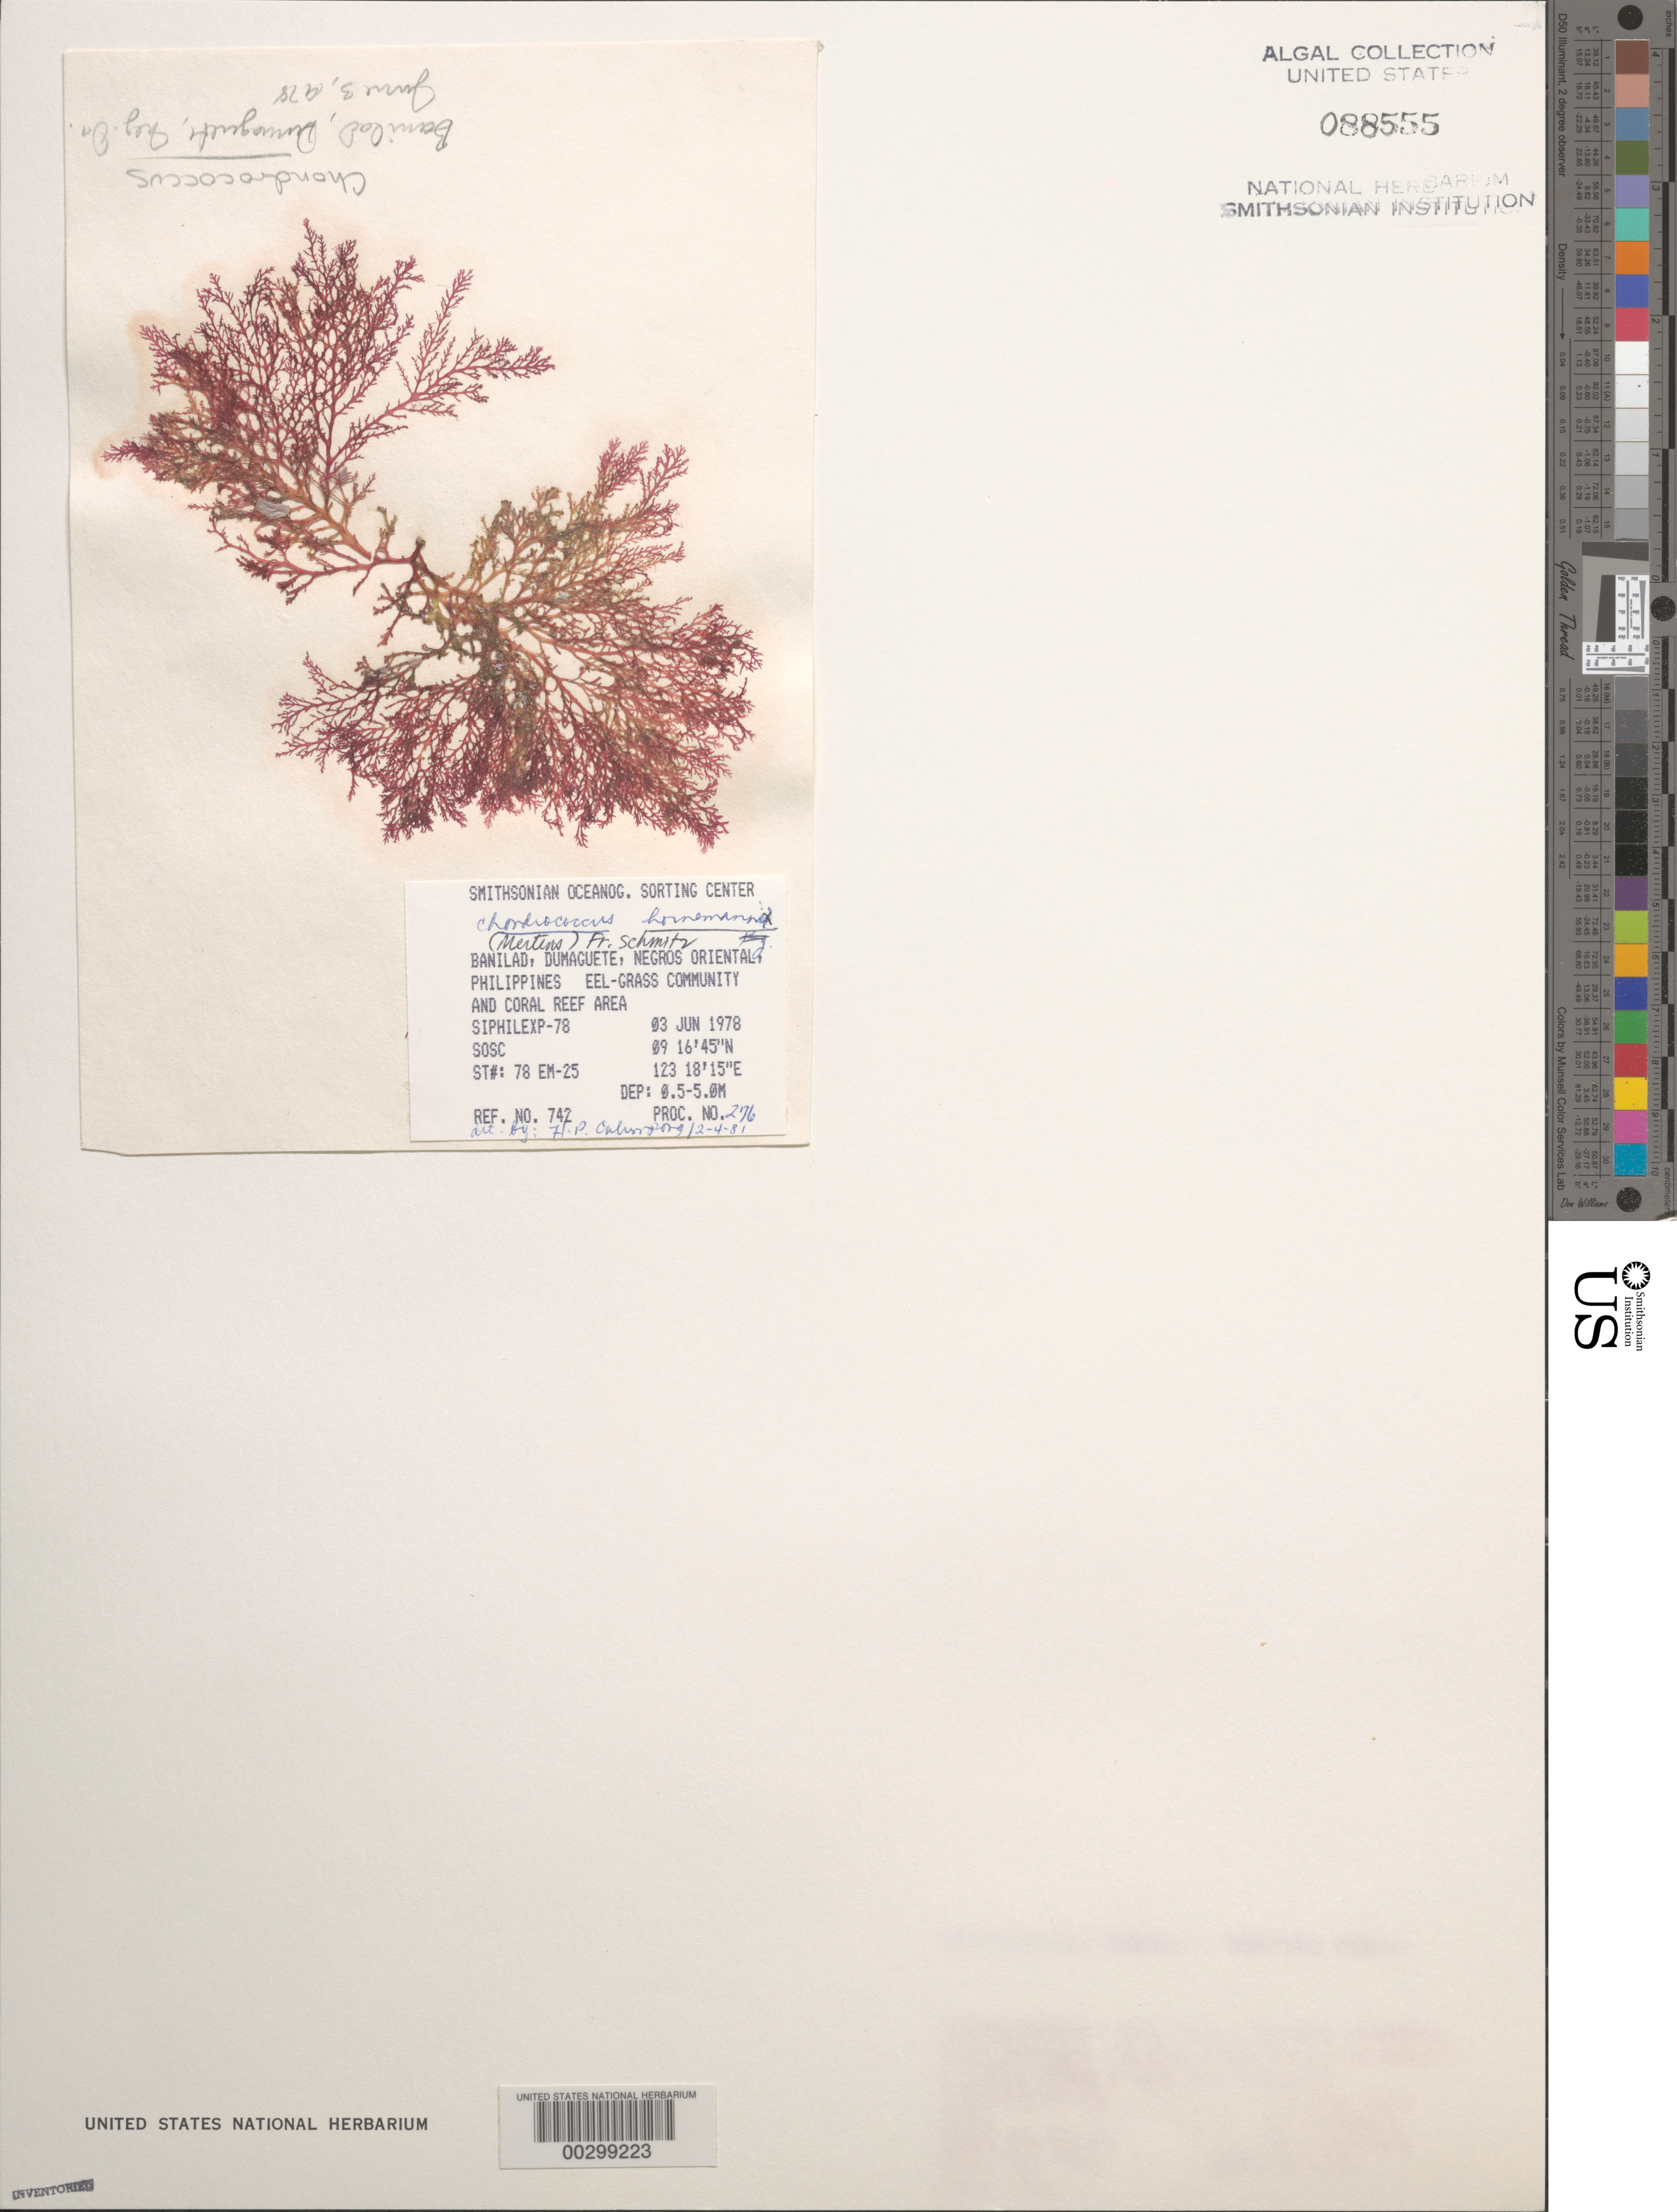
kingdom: Plantae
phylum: Rhodophyta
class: Florideophyceae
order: Gigartinales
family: Rhizophyllidaceae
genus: Portieria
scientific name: Portieria hornemannii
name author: (Lyngbye) P.C. Silva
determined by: Algae name updating Project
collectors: SOSC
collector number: Station 78 Em-25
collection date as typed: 03 Jun 1978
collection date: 1978-06-03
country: Philippines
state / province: Central Visayas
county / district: Negros Oriental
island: Negros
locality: Banilad, Dumaguete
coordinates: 09 16'45"N, 123 18'15"E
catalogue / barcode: US 88555